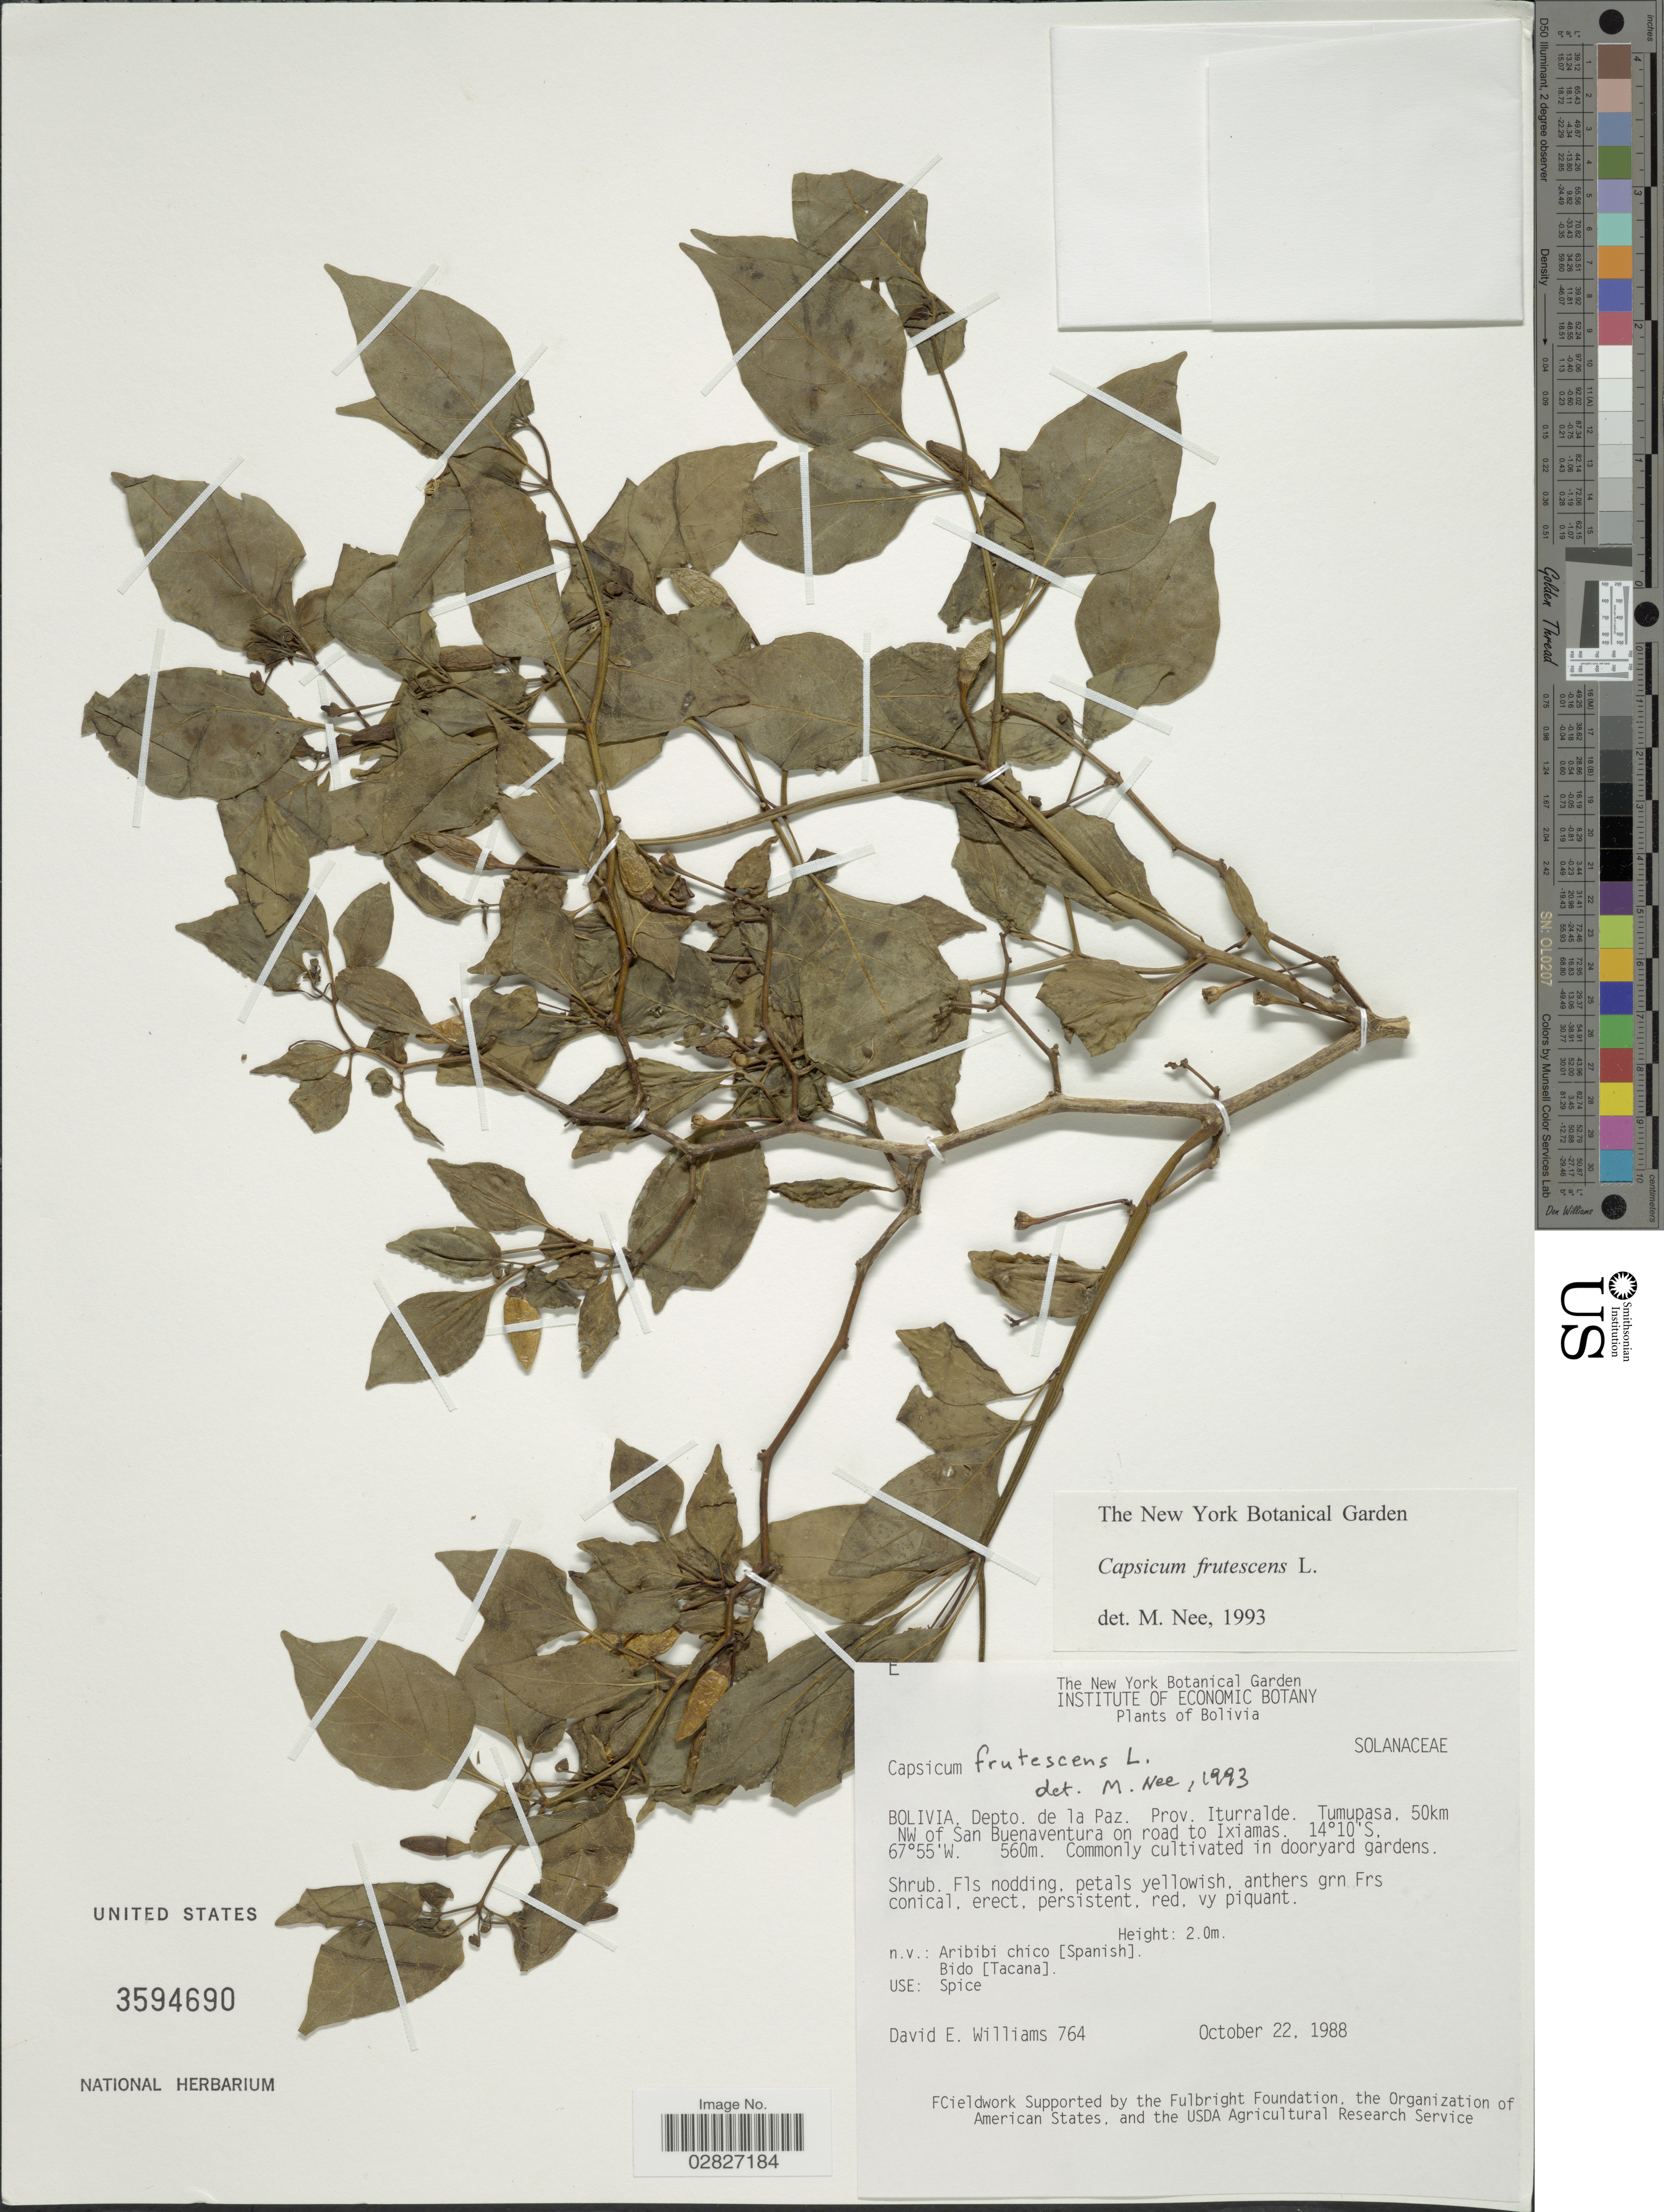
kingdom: Plantae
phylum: Tracheophyta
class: Magnoliopsida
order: Solanales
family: Solanaceae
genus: Capsicum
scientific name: Capsicum frutescens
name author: L.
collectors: D. E. Williams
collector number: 764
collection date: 1988-10-22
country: Bolivia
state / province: La Paz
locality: Depto. de la Paz, Prov, Iturralde, Tumupasa, 50km NW of San Buenaventura on road to Ixiamas, commonly cultivated in dooryard gardens.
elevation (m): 560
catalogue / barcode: US 3594690